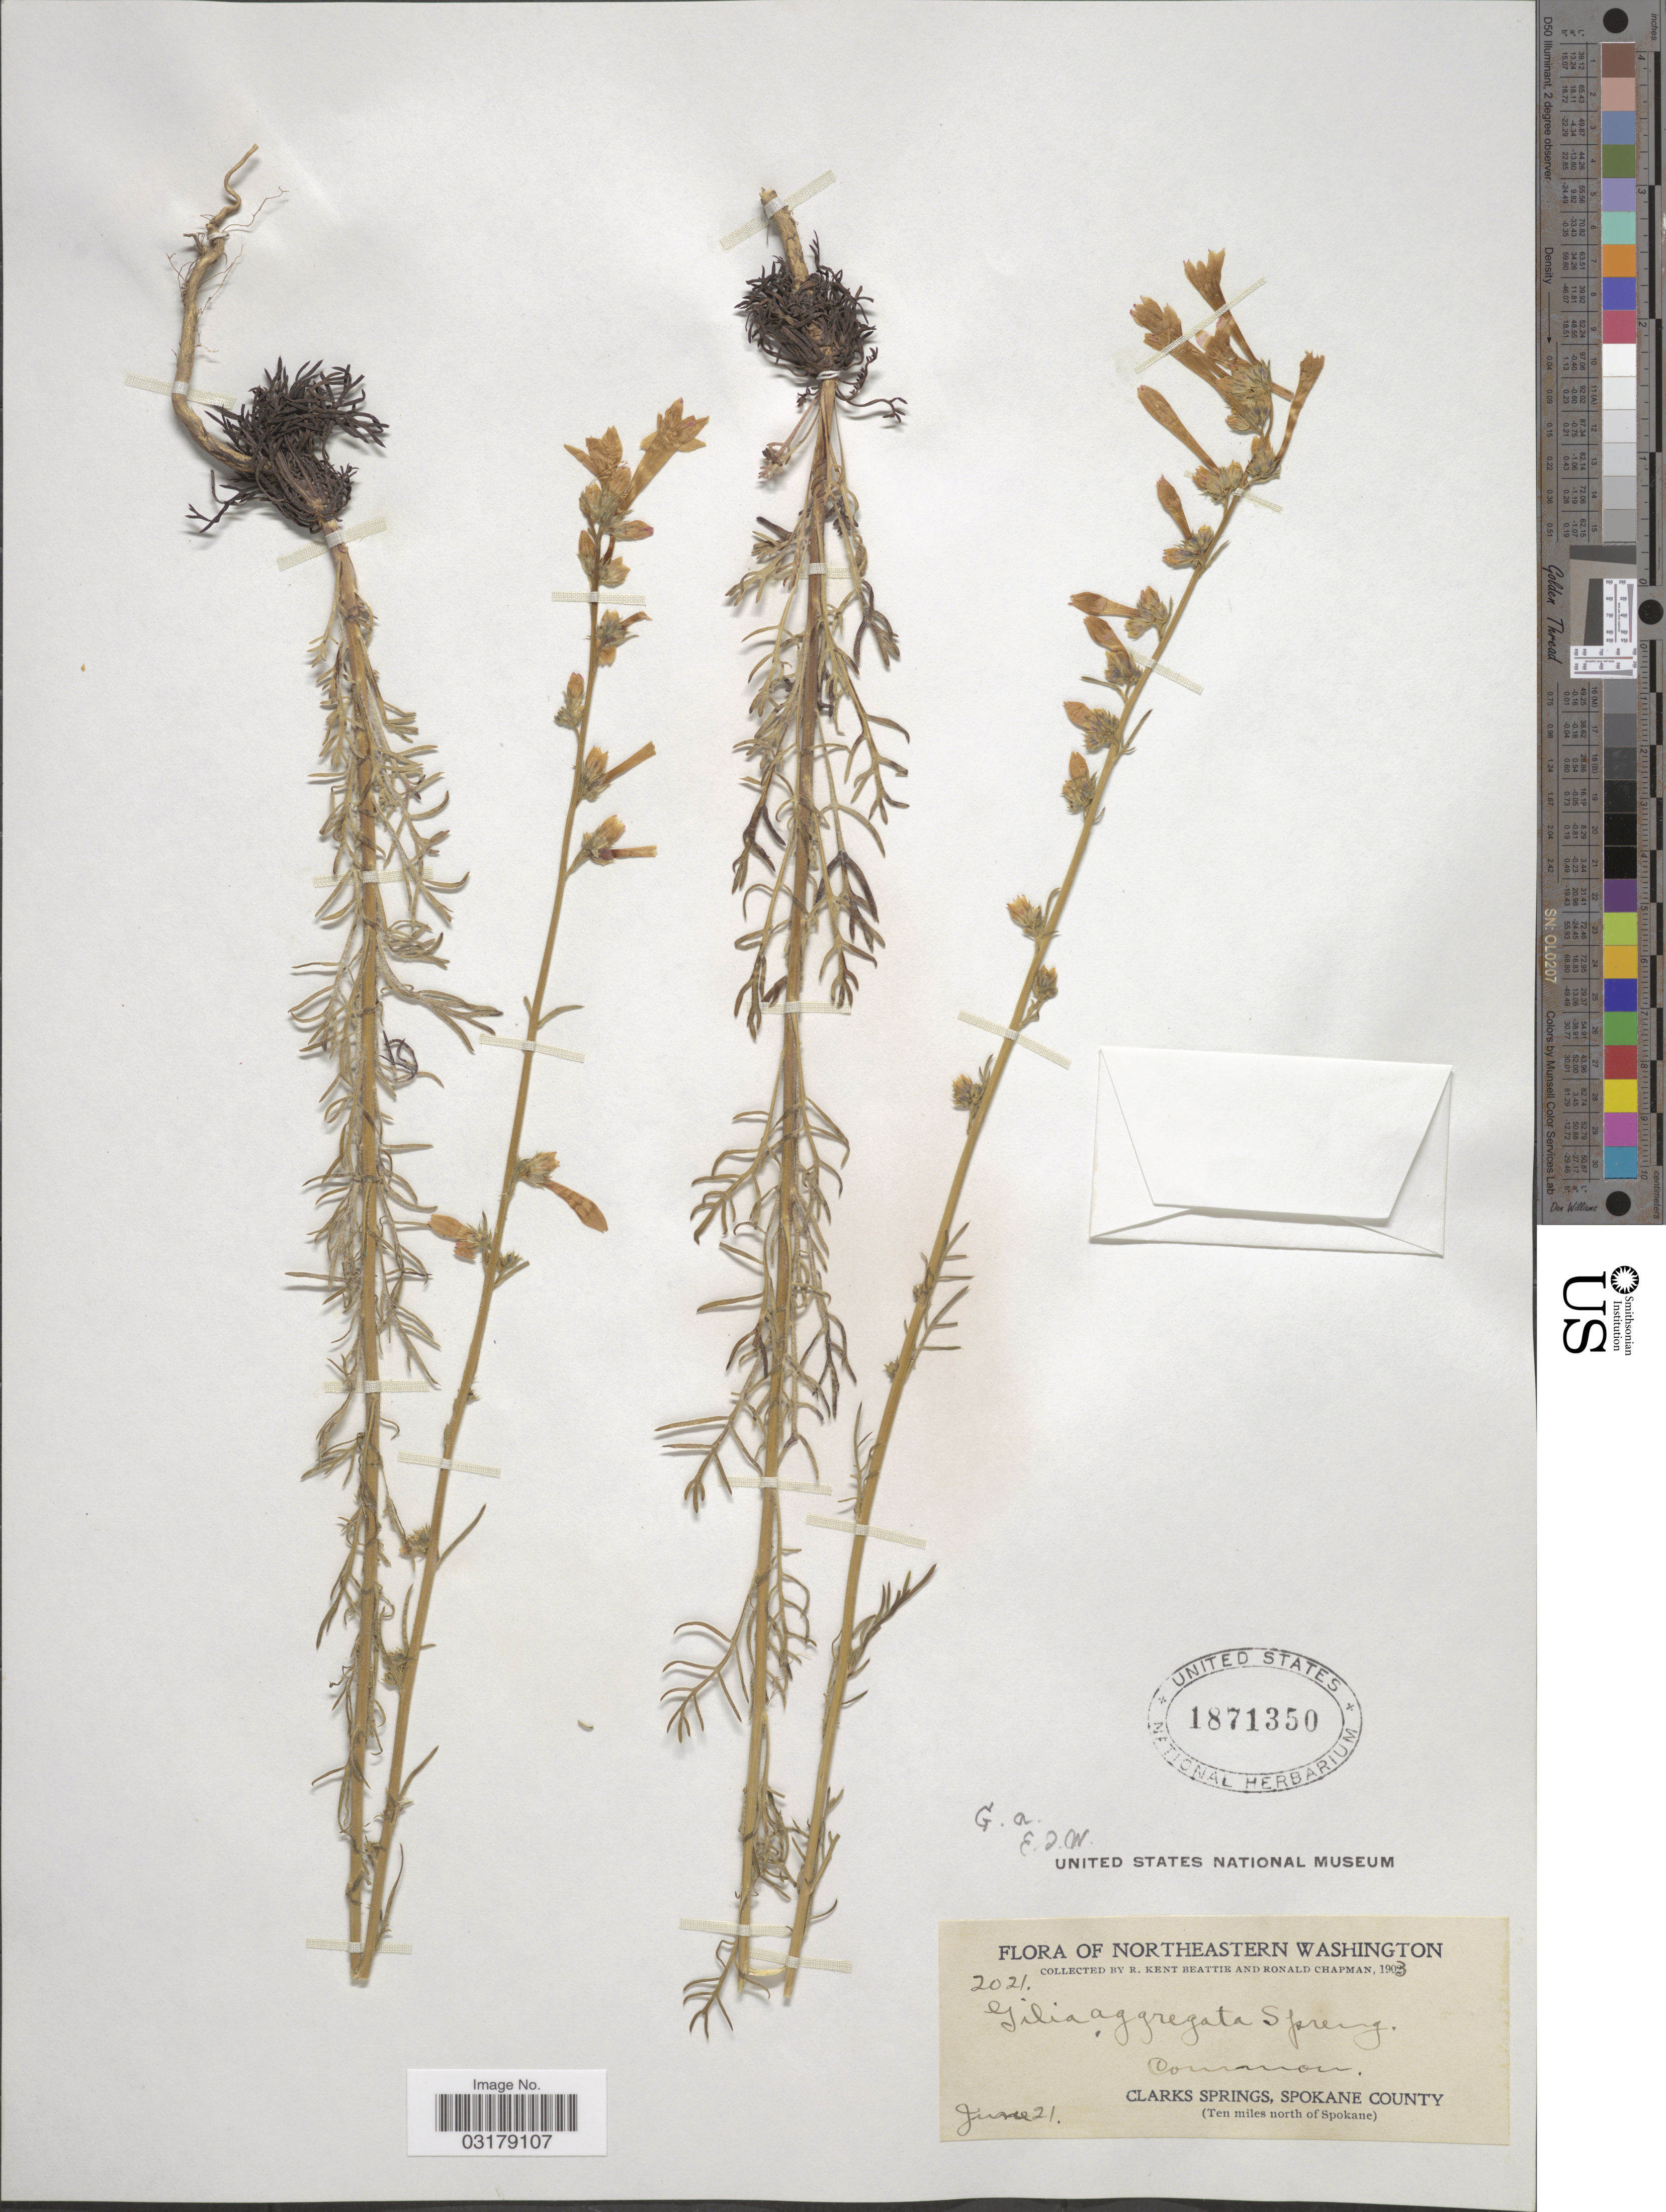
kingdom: Plantae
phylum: Tracheophyta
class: Magnoliopsida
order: Ericales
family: Polemoniaceae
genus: Ipomopsis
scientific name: Ipomopsis aggregata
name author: (Pursh) V.E. Grant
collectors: R. K. Beattie & R. Chapman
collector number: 2021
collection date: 1903-06-21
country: United States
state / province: Washington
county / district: Spokane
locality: Northeastern Washington. Clark Springs, Spokane County. (Ten miles north of Spokane).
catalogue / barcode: US 1871350